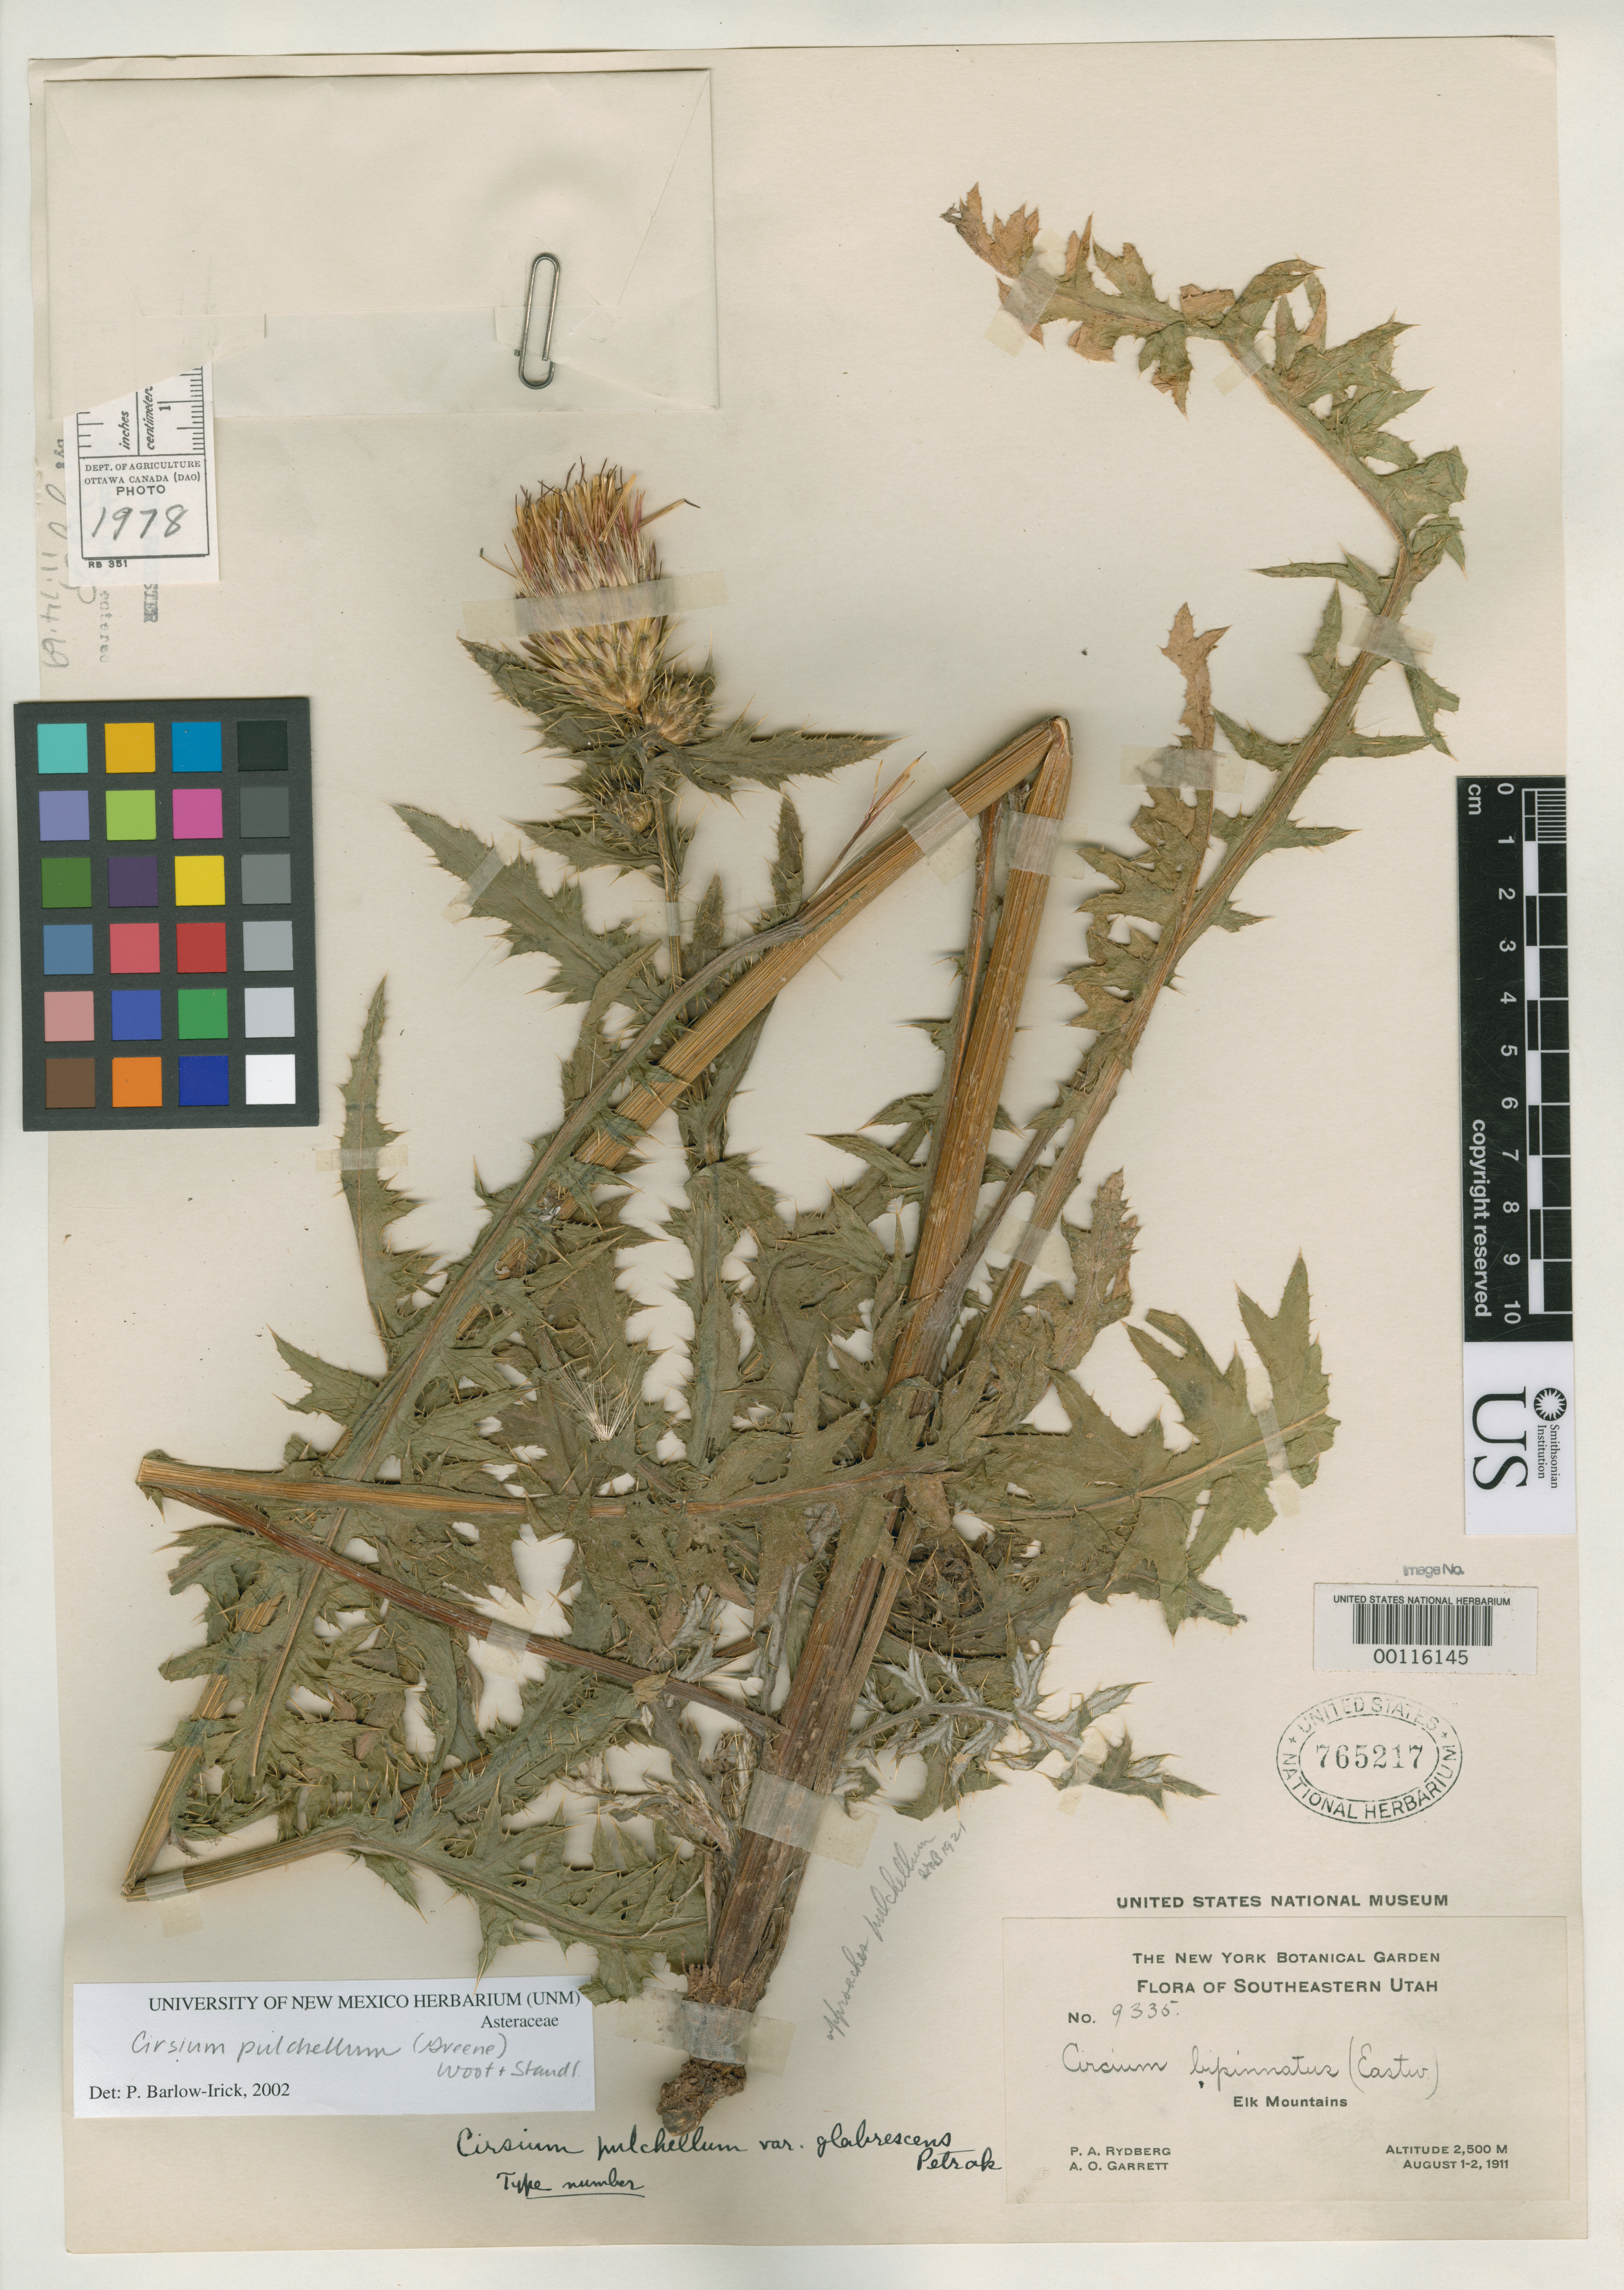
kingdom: Plantae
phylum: Tracheophyta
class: Magnoliopsida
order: Asterales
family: Asteraceae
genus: Cirsium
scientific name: Cirsium pulchellum var. glabrescens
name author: Petr.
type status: Type Collection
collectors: P. A. Rydberg & A. O. Garrett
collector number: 933s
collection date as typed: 01 Aug 1911 to 02 Aug 1911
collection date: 1911-08-01/1911-08-02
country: United States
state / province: Utah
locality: Elk Mountains.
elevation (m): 2500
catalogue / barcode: US 765217